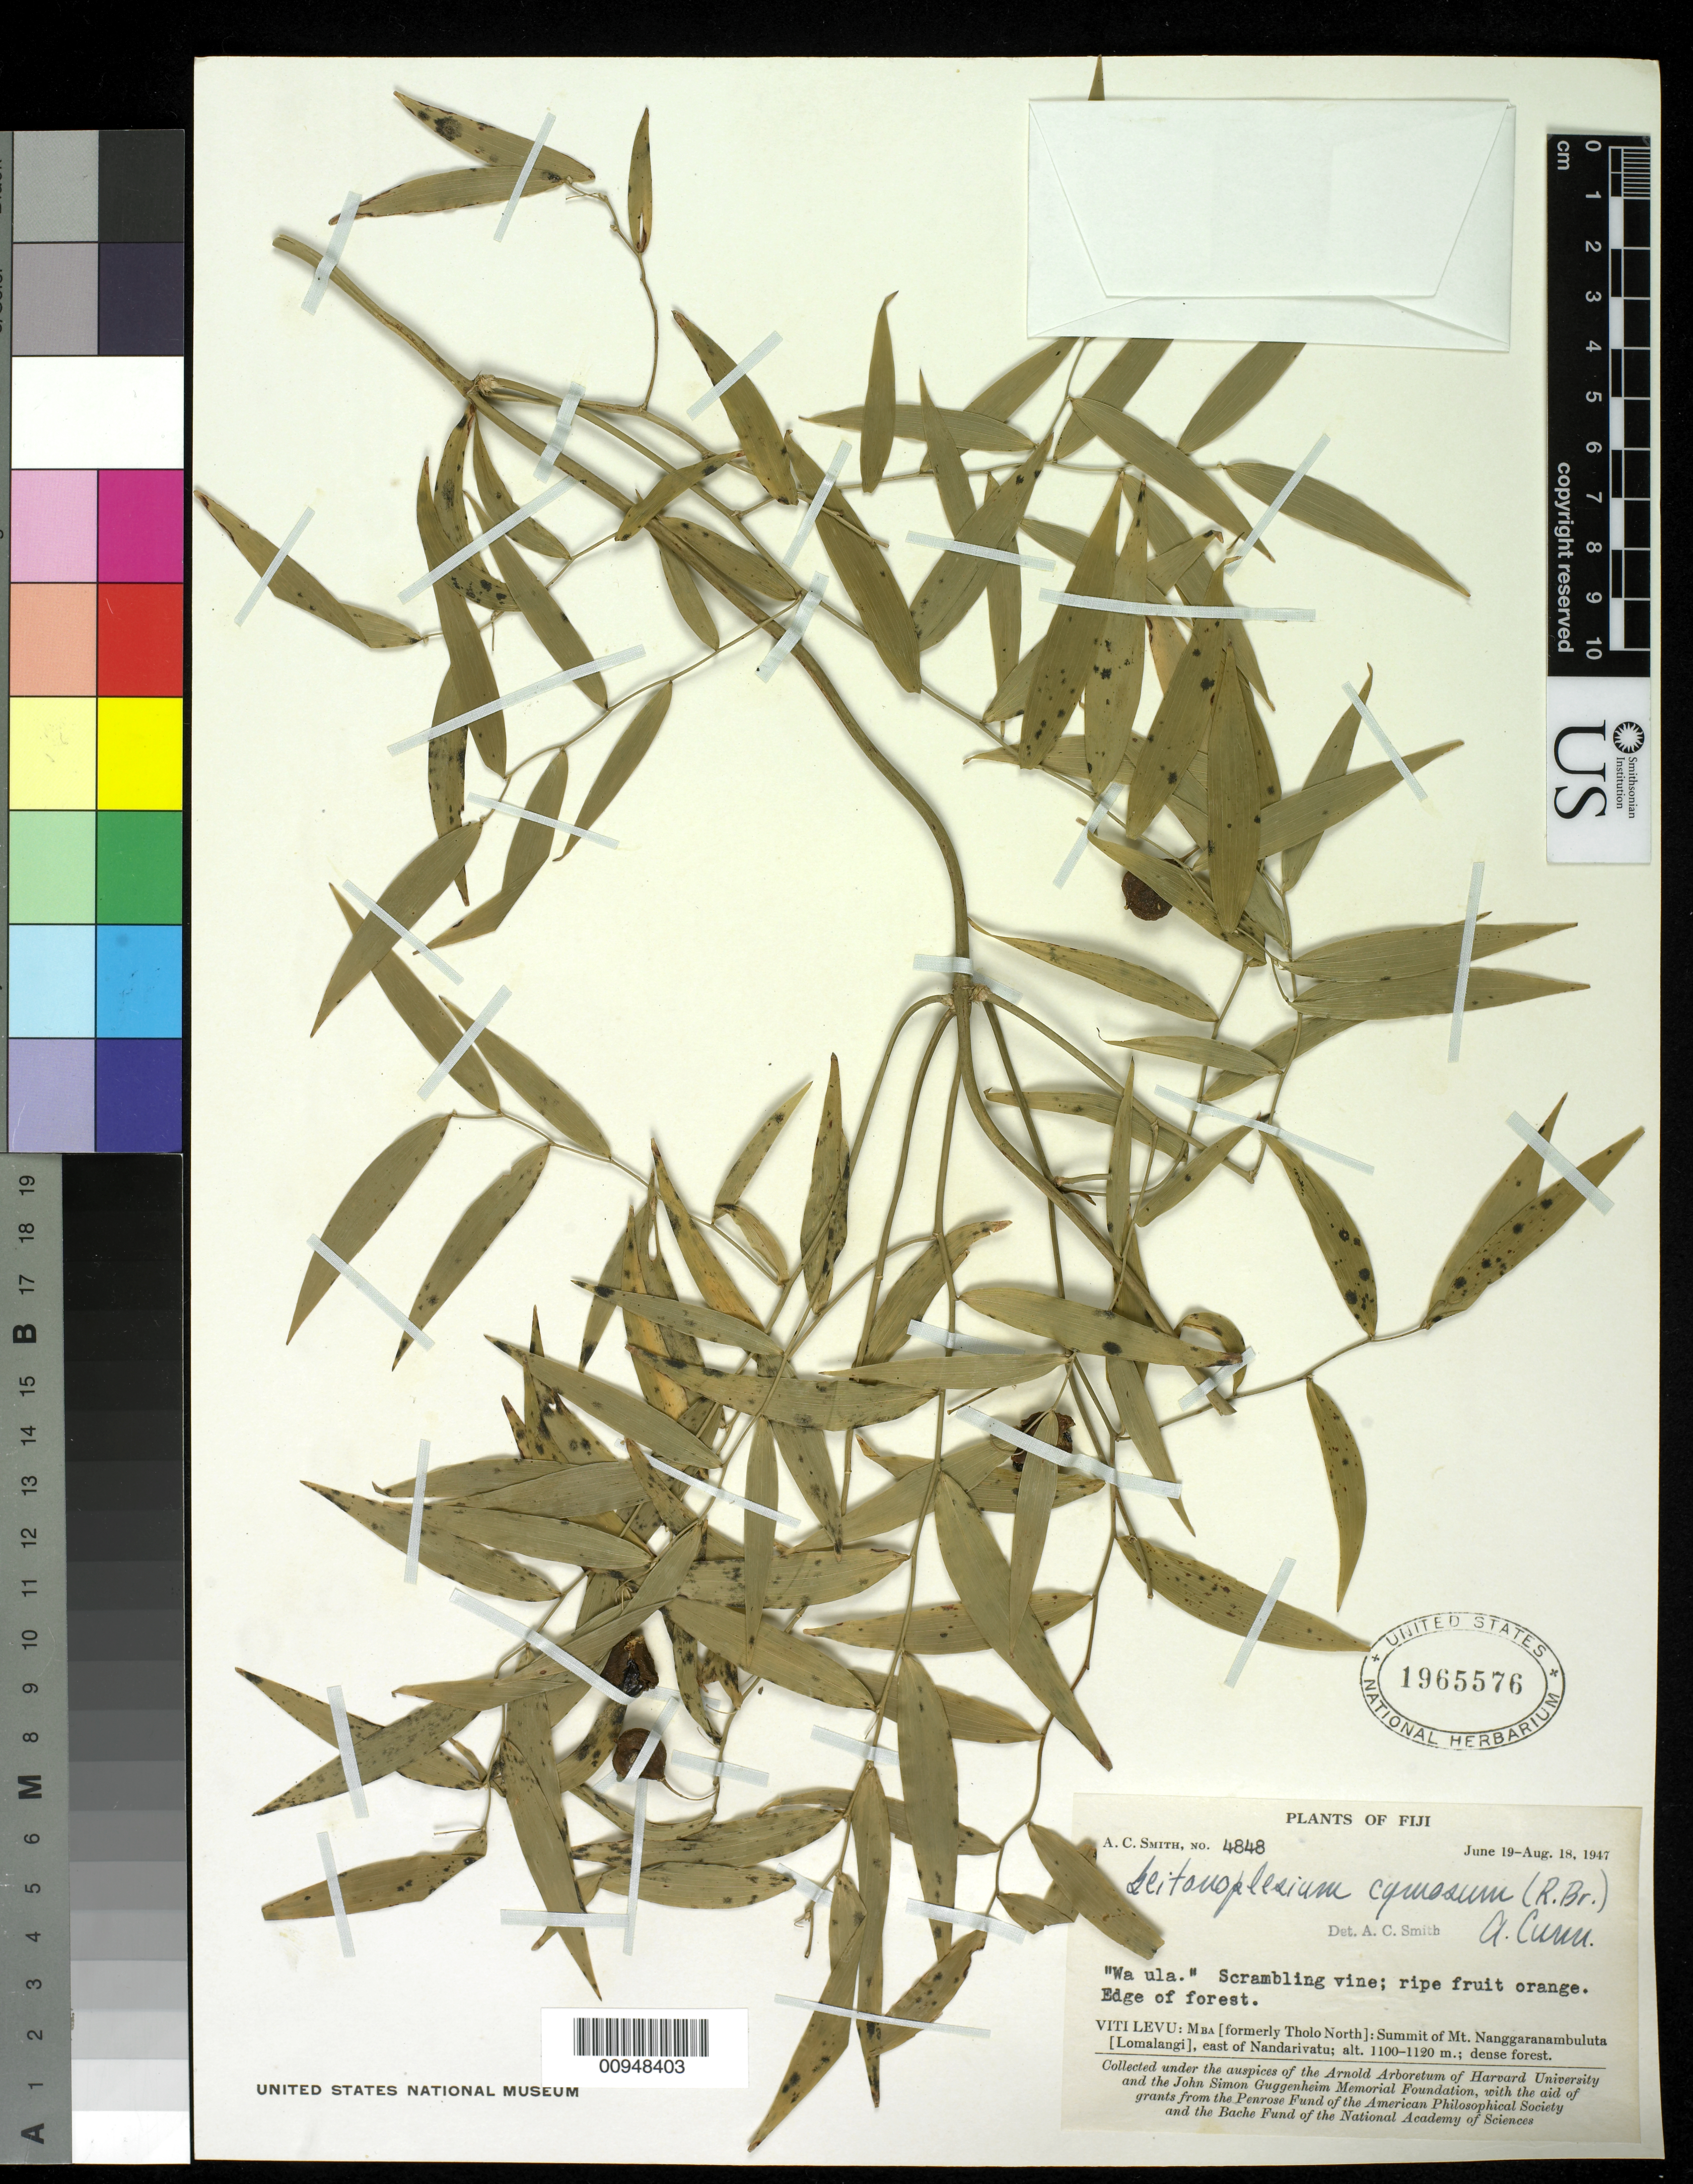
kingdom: Plantae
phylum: Tracheophyta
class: Liliopsida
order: Asparagales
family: Asphodelaceae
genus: Geitonoplesium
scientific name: Geitonoplesium cymosum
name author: (R. Br.) A. Cunn. ex Hook.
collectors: C. A. Smith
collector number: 4848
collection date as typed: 19 Jun 1947 to 18 Aug 1947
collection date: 1947-06-19/1947-08-18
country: Fiji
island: Viti Levu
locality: Summit of Mt. Nanggaranambuluta (Lomalangi), E of Nandarivatu.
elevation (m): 1100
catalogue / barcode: US 1965576